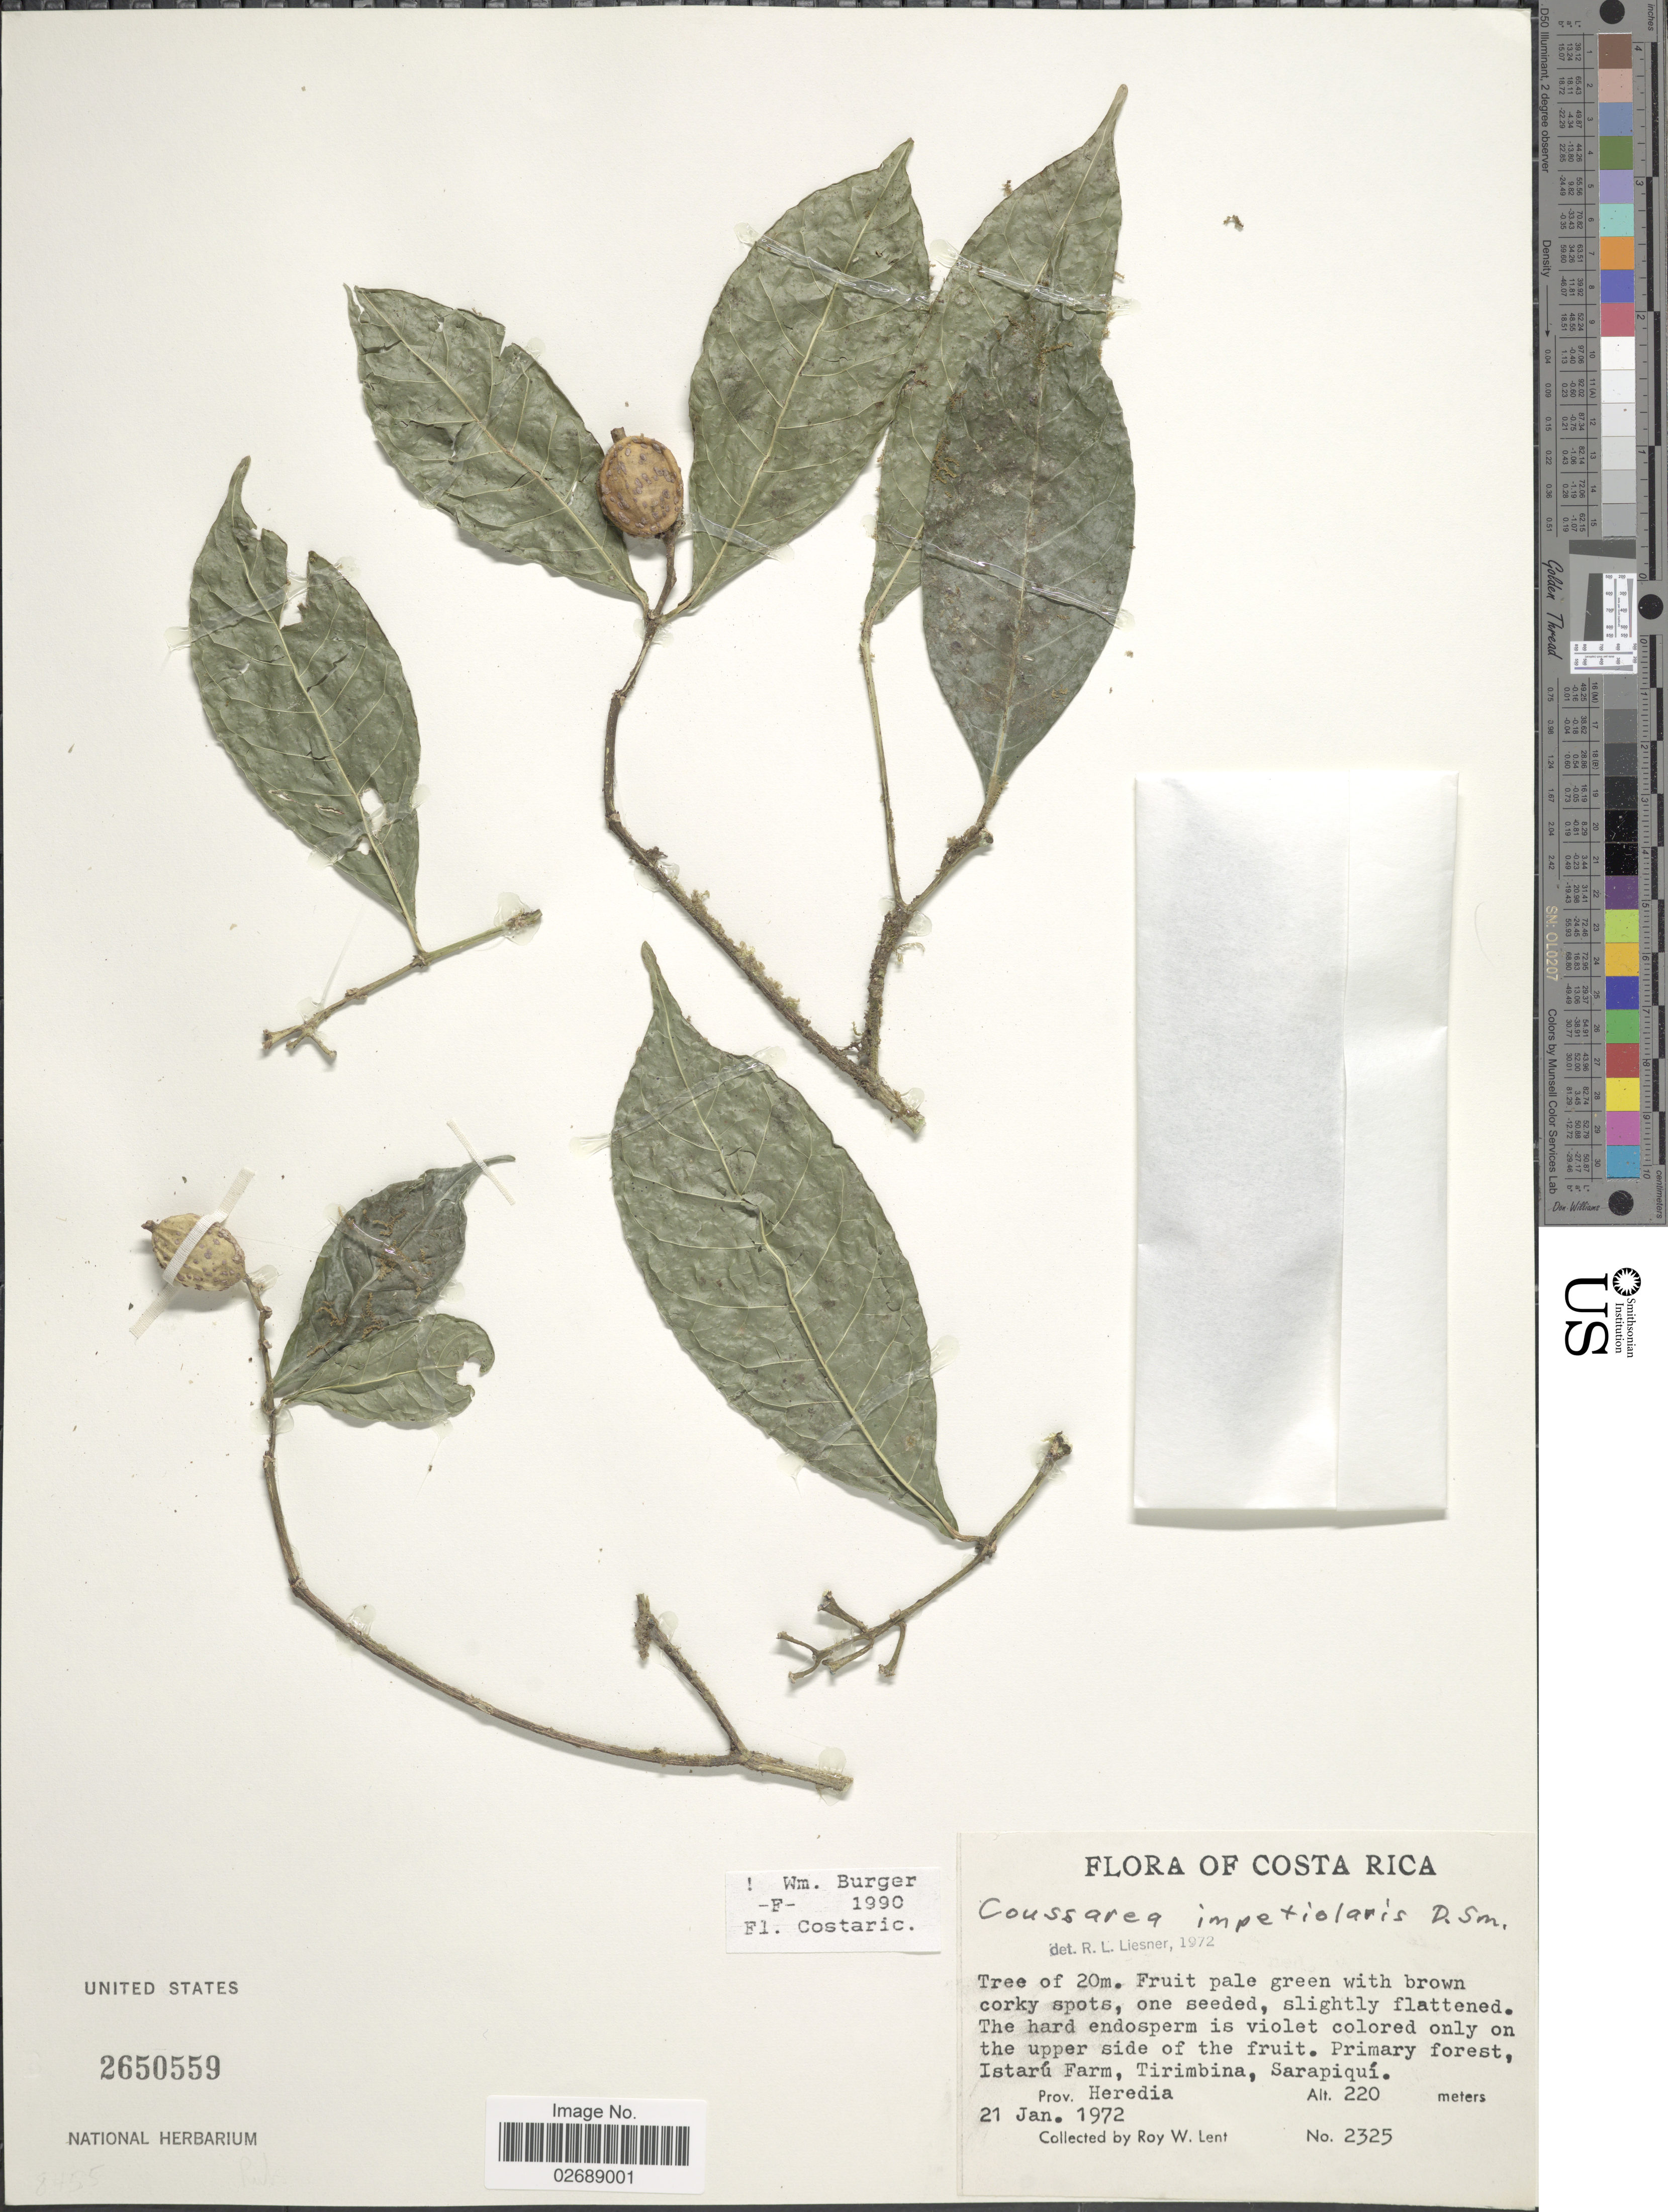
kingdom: Plantae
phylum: Tracheophyta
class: Magnoliopsida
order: Gentianales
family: Rubiaceae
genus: Coussarea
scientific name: Coussarea impetiolaris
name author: Donn. Sm.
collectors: R. W. Lent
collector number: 2325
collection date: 1972-01-21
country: Costa Rica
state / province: Heredia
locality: Istaru Farm, Tirimbina, Sarapique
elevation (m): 220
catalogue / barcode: US 2650559